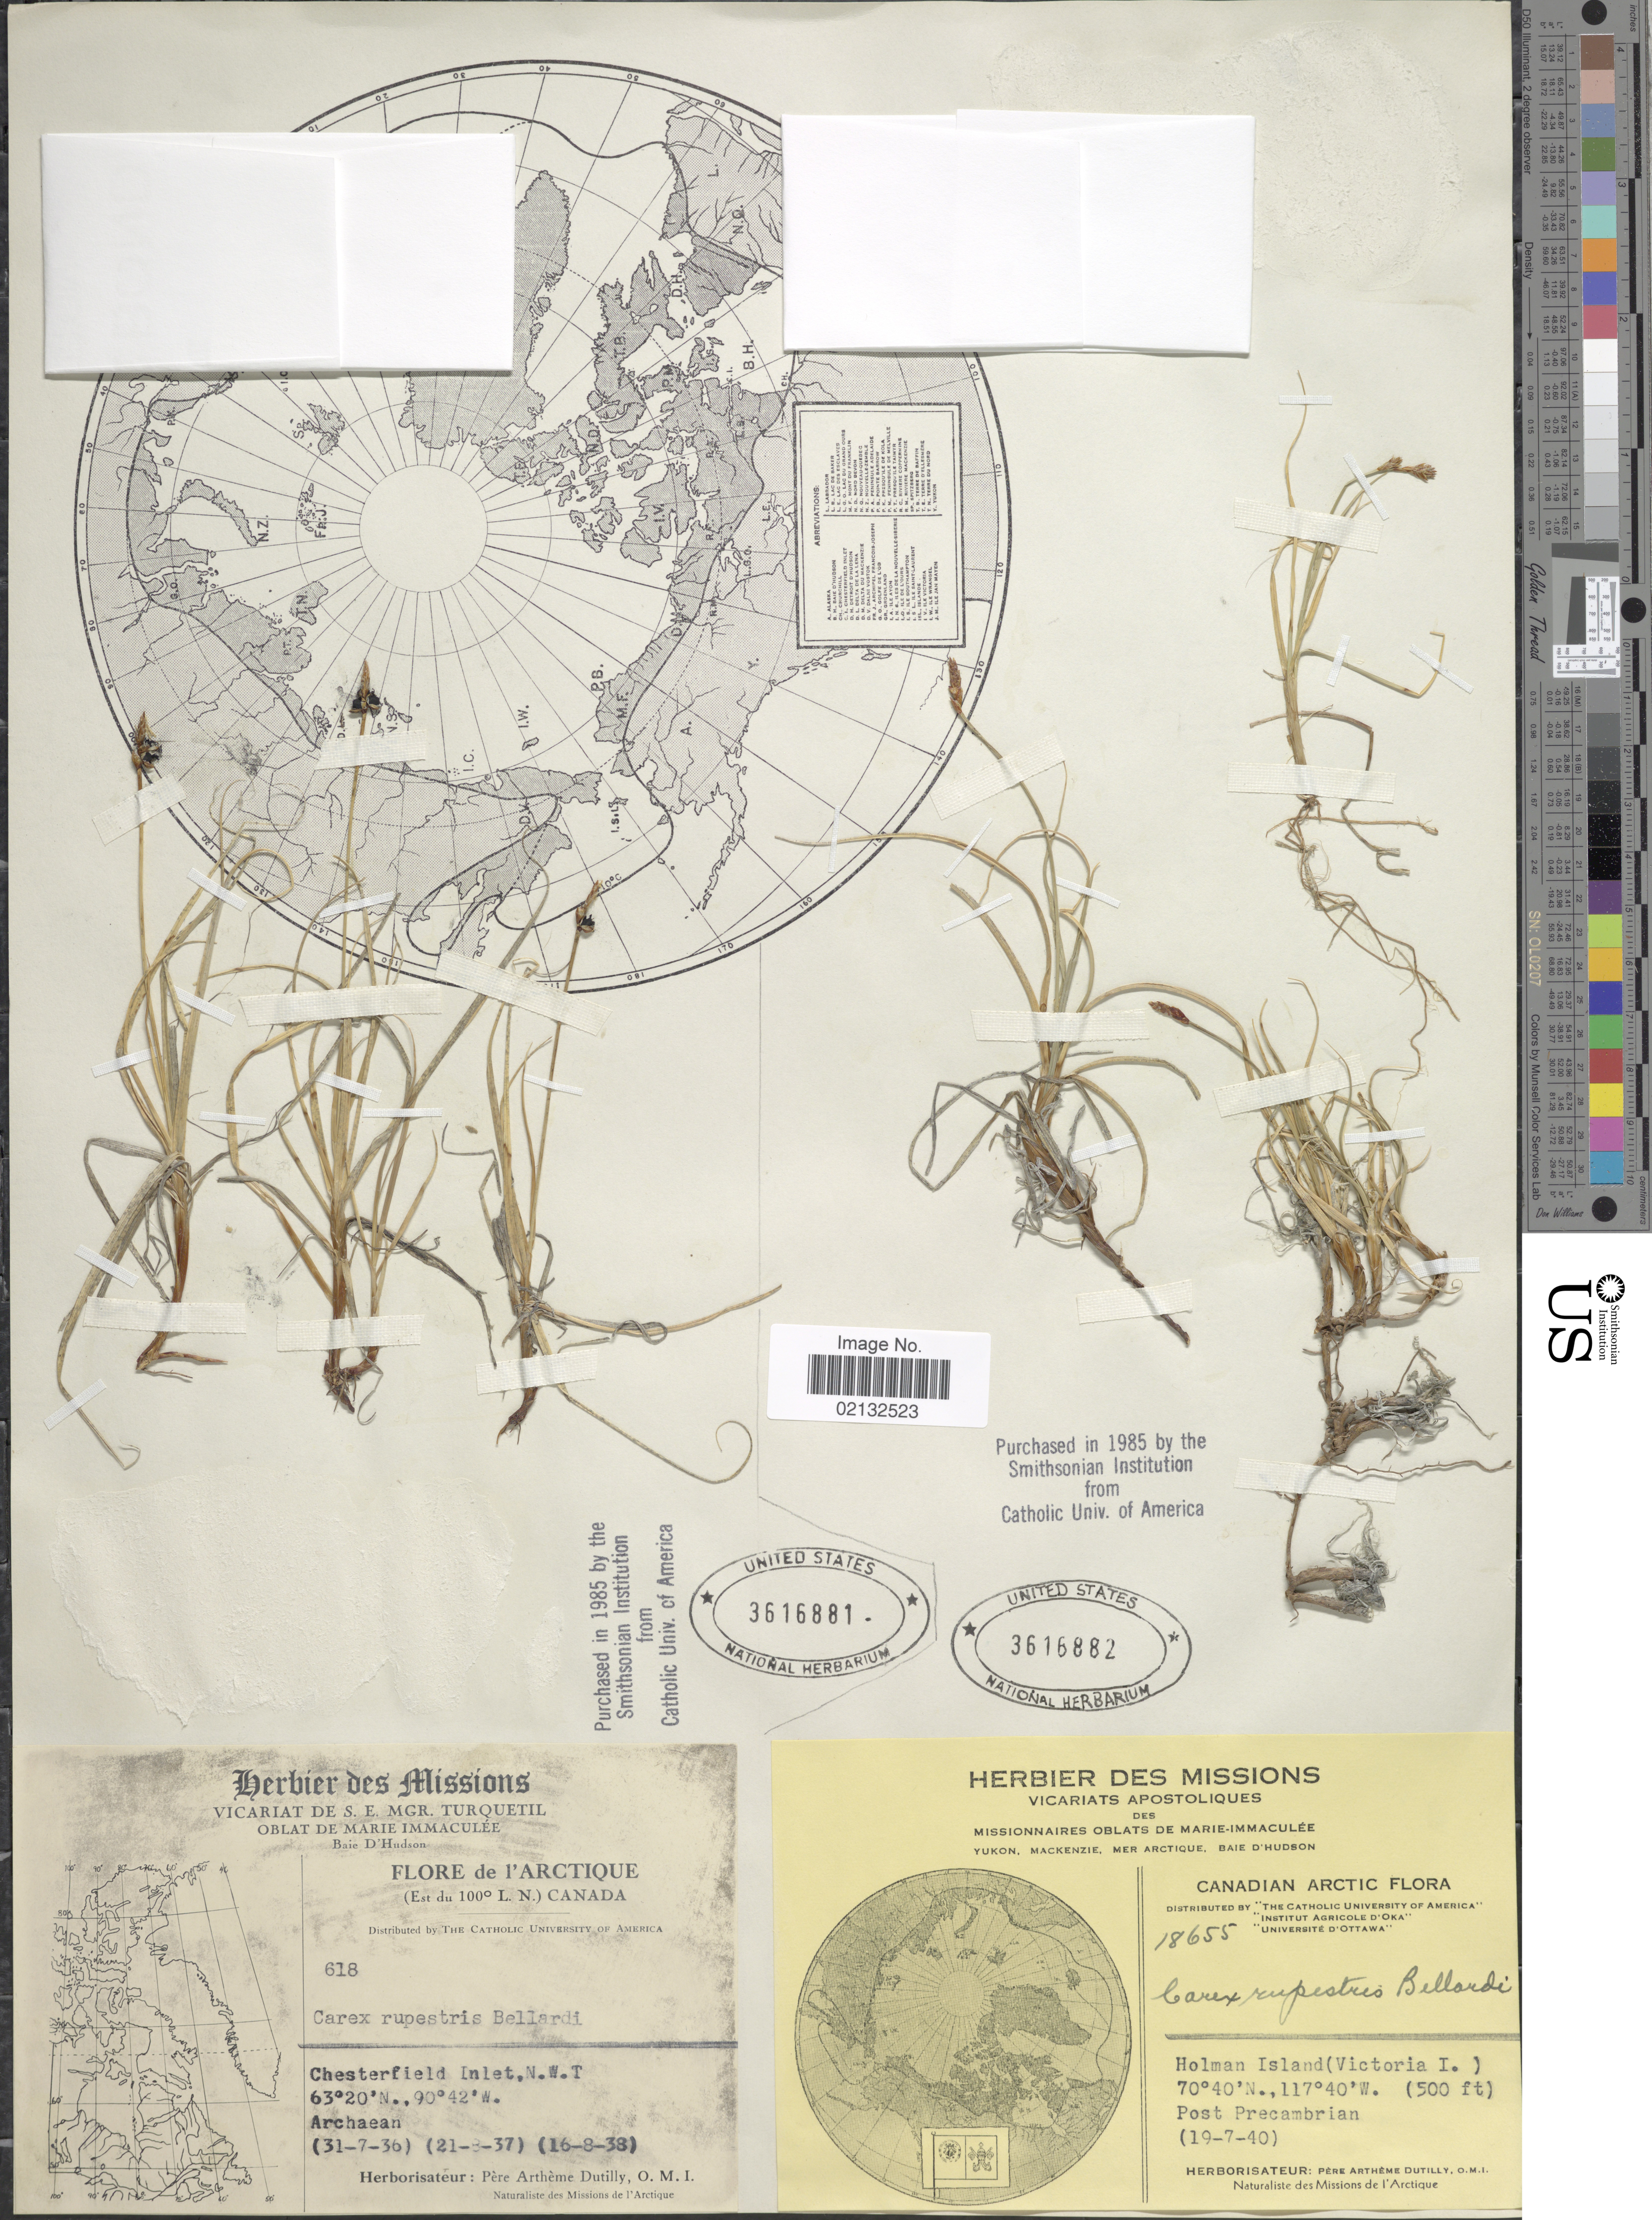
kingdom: Plantae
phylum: Tracheophyta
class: Liliopsida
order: Poales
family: Cyperaceae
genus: Carex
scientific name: Carex rupestris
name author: All.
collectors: A. Dutilly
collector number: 18655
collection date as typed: Transcribed d/m/y: 19/7/40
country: Canada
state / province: Northwest Territories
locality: Holman Island (Victoria I.)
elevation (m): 152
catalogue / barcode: US 3616882-2